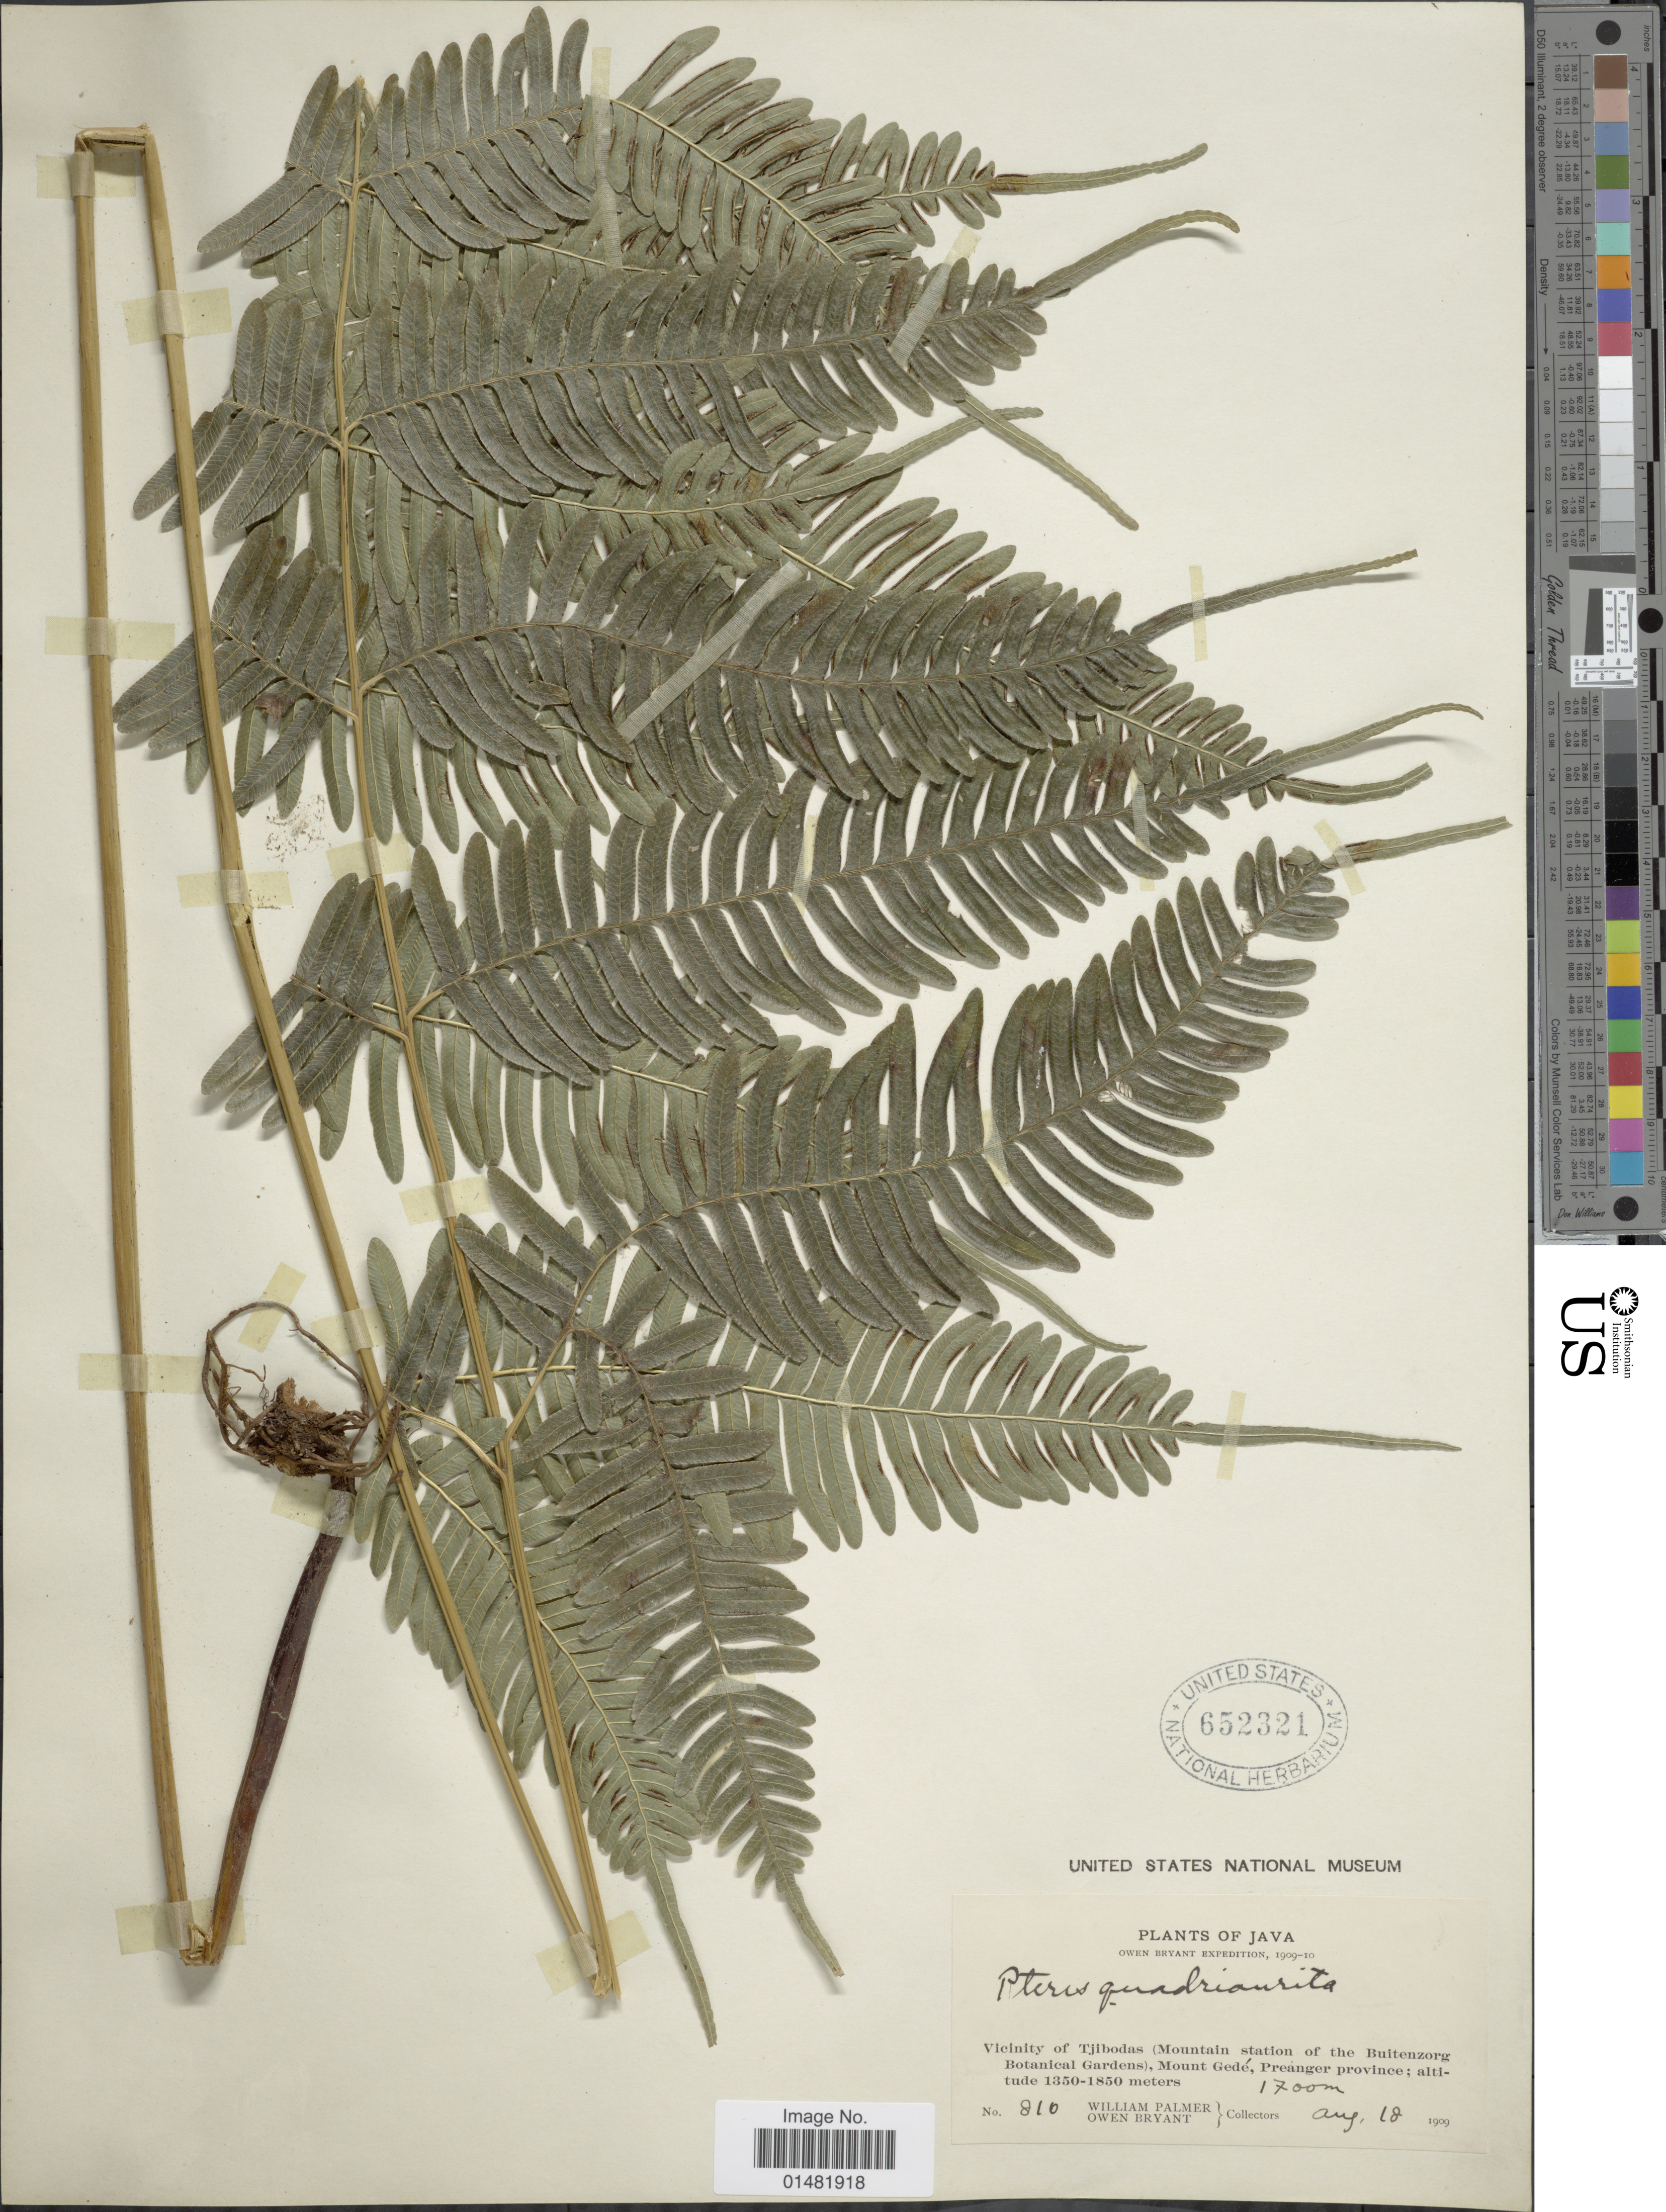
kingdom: Plantae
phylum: Tracheophyta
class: Polypodiopsida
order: Polypodiales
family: Pteridaceae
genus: Pteris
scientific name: Pteris quadriaurita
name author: Retz.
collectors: W. Palmer & O. Bryant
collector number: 810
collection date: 1909-08-18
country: Indonesia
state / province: Java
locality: Vicinity of Tjibodas (Mountain station of the Buitenzorg Botanical Gardens), Mount Gedé, Preanger province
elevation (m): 1700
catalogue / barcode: US 652321